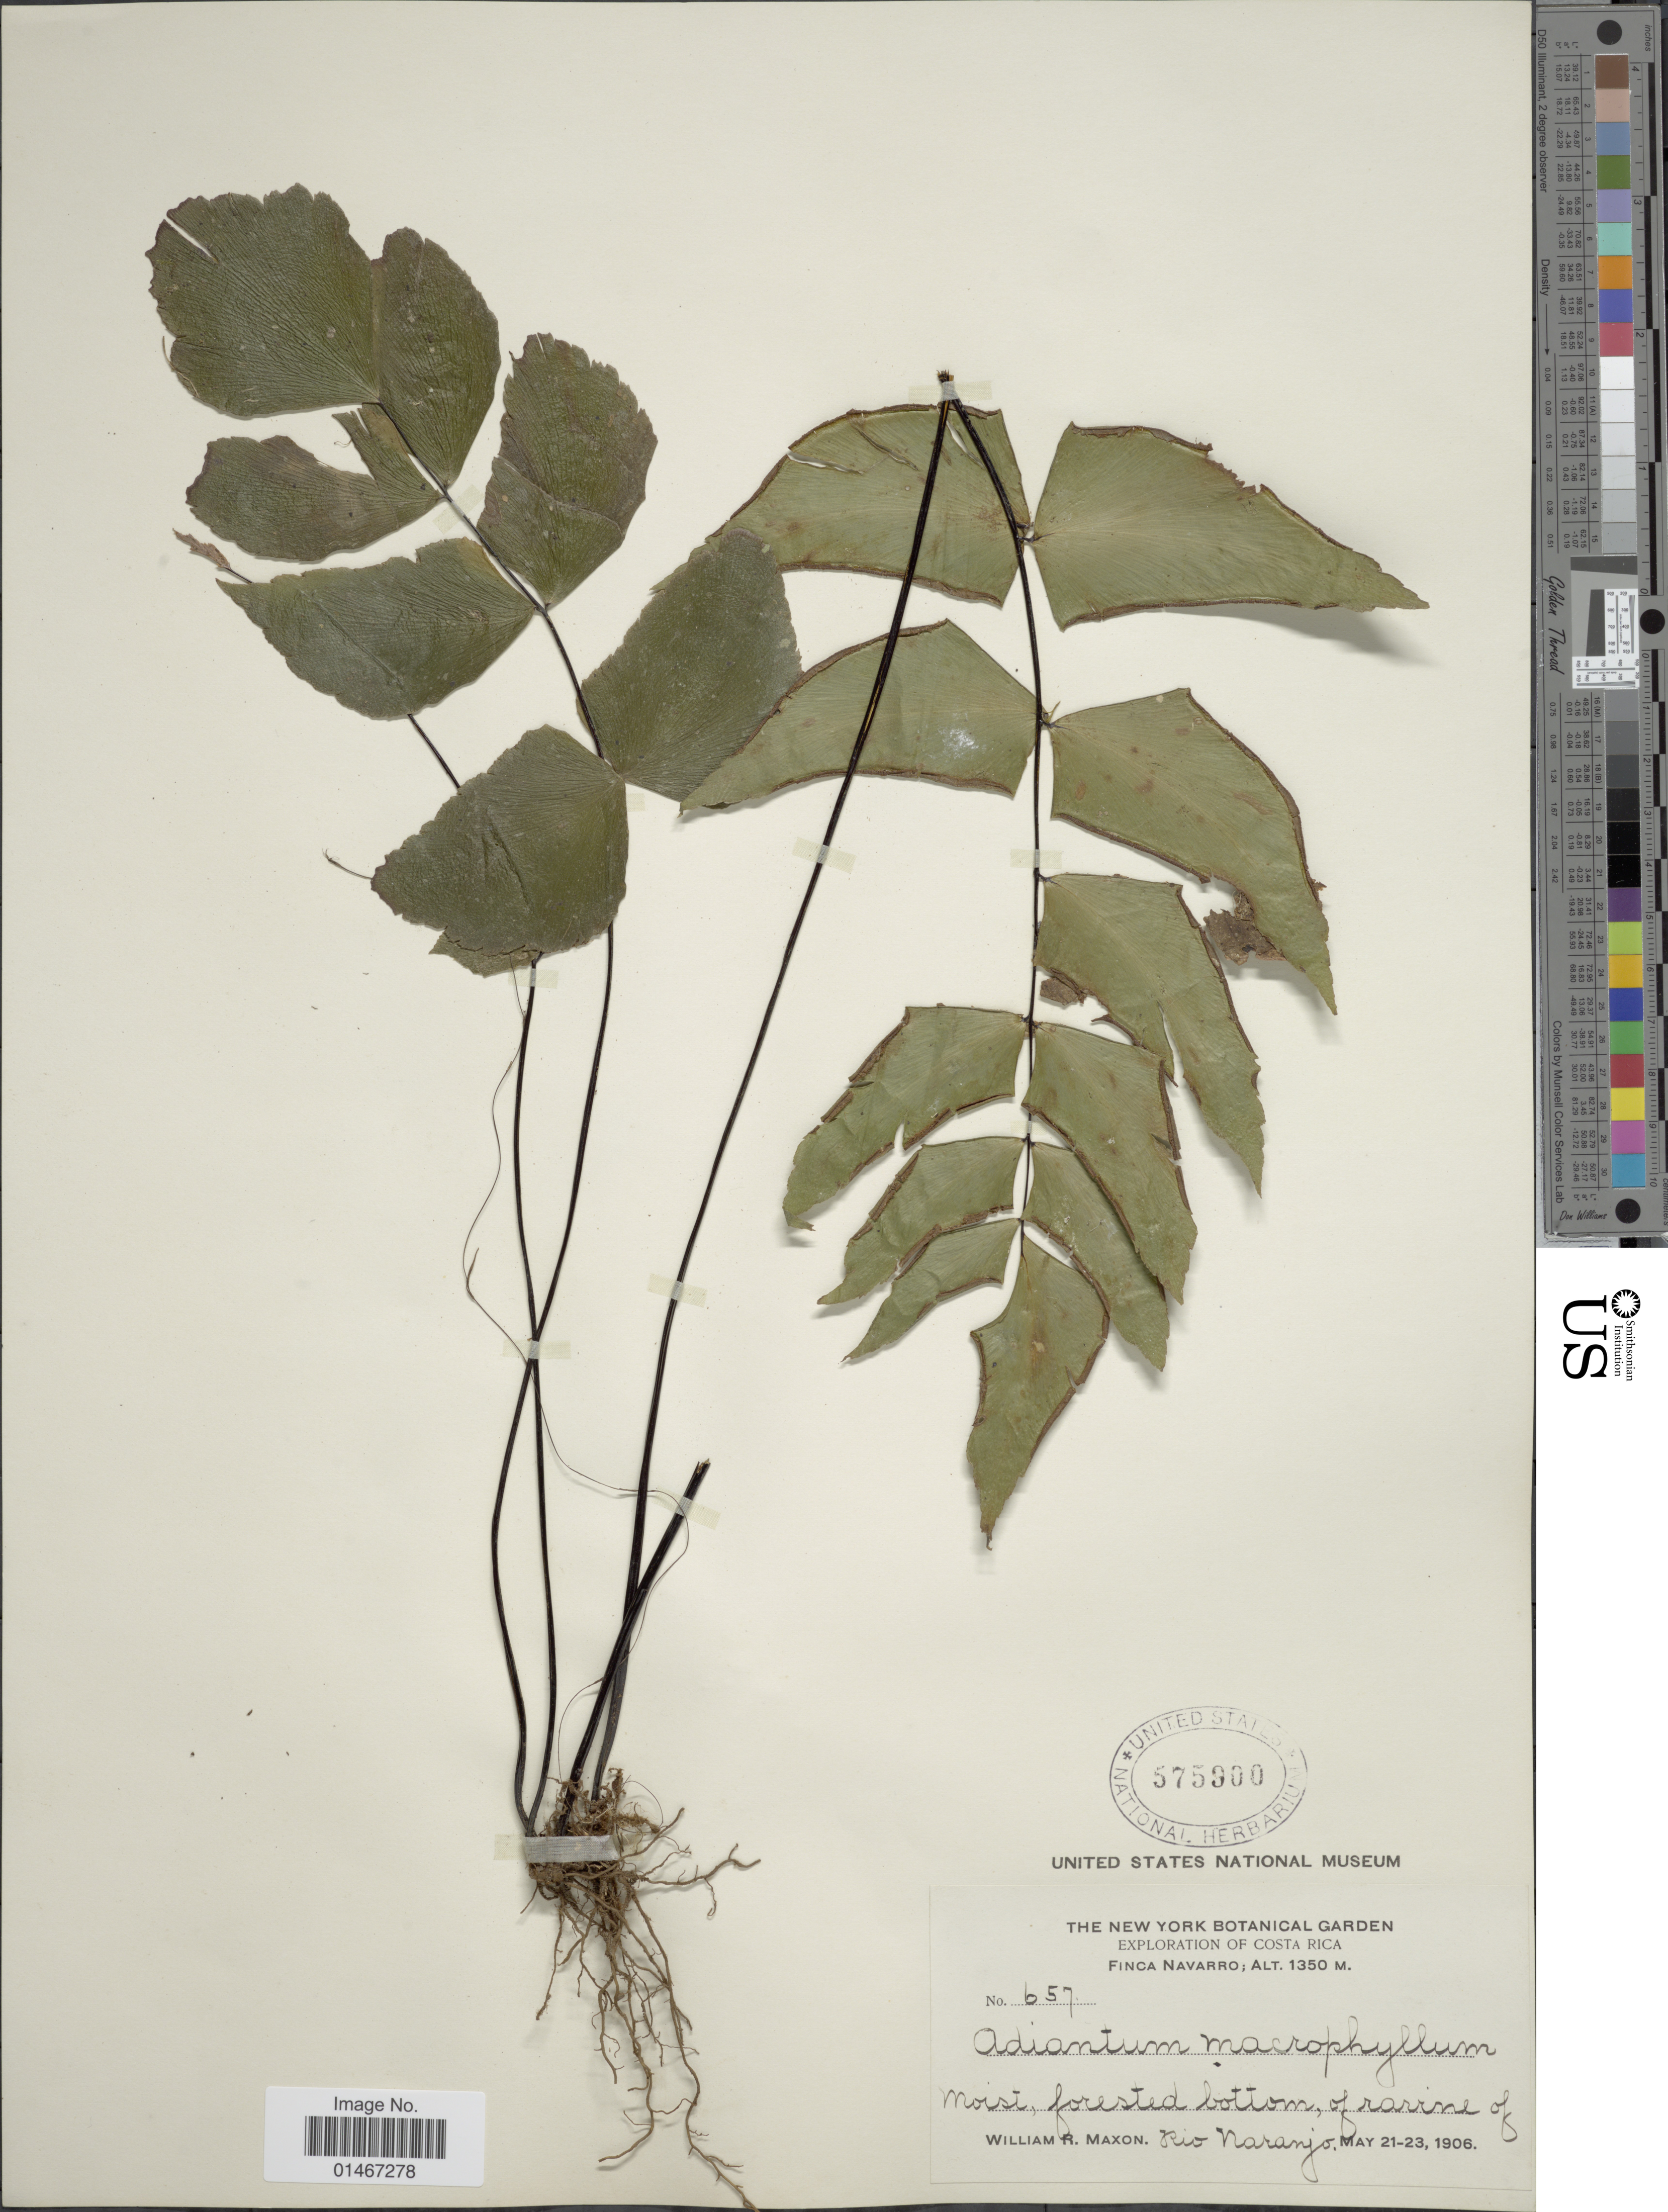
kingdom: Plantae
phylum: Tracheophyta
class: Polypodiopsida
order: Polypodiales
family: Pteridaceae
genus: Adiantum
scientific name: Adiantum macrophyllum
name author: Sw.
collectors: W. R. Maxon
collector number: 657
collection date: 1906-05-21/1906-05-23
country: Costa Rica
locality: Finca Navarro. Ravine of Rio Naranjo.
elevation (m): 1350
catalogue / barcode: US 575900